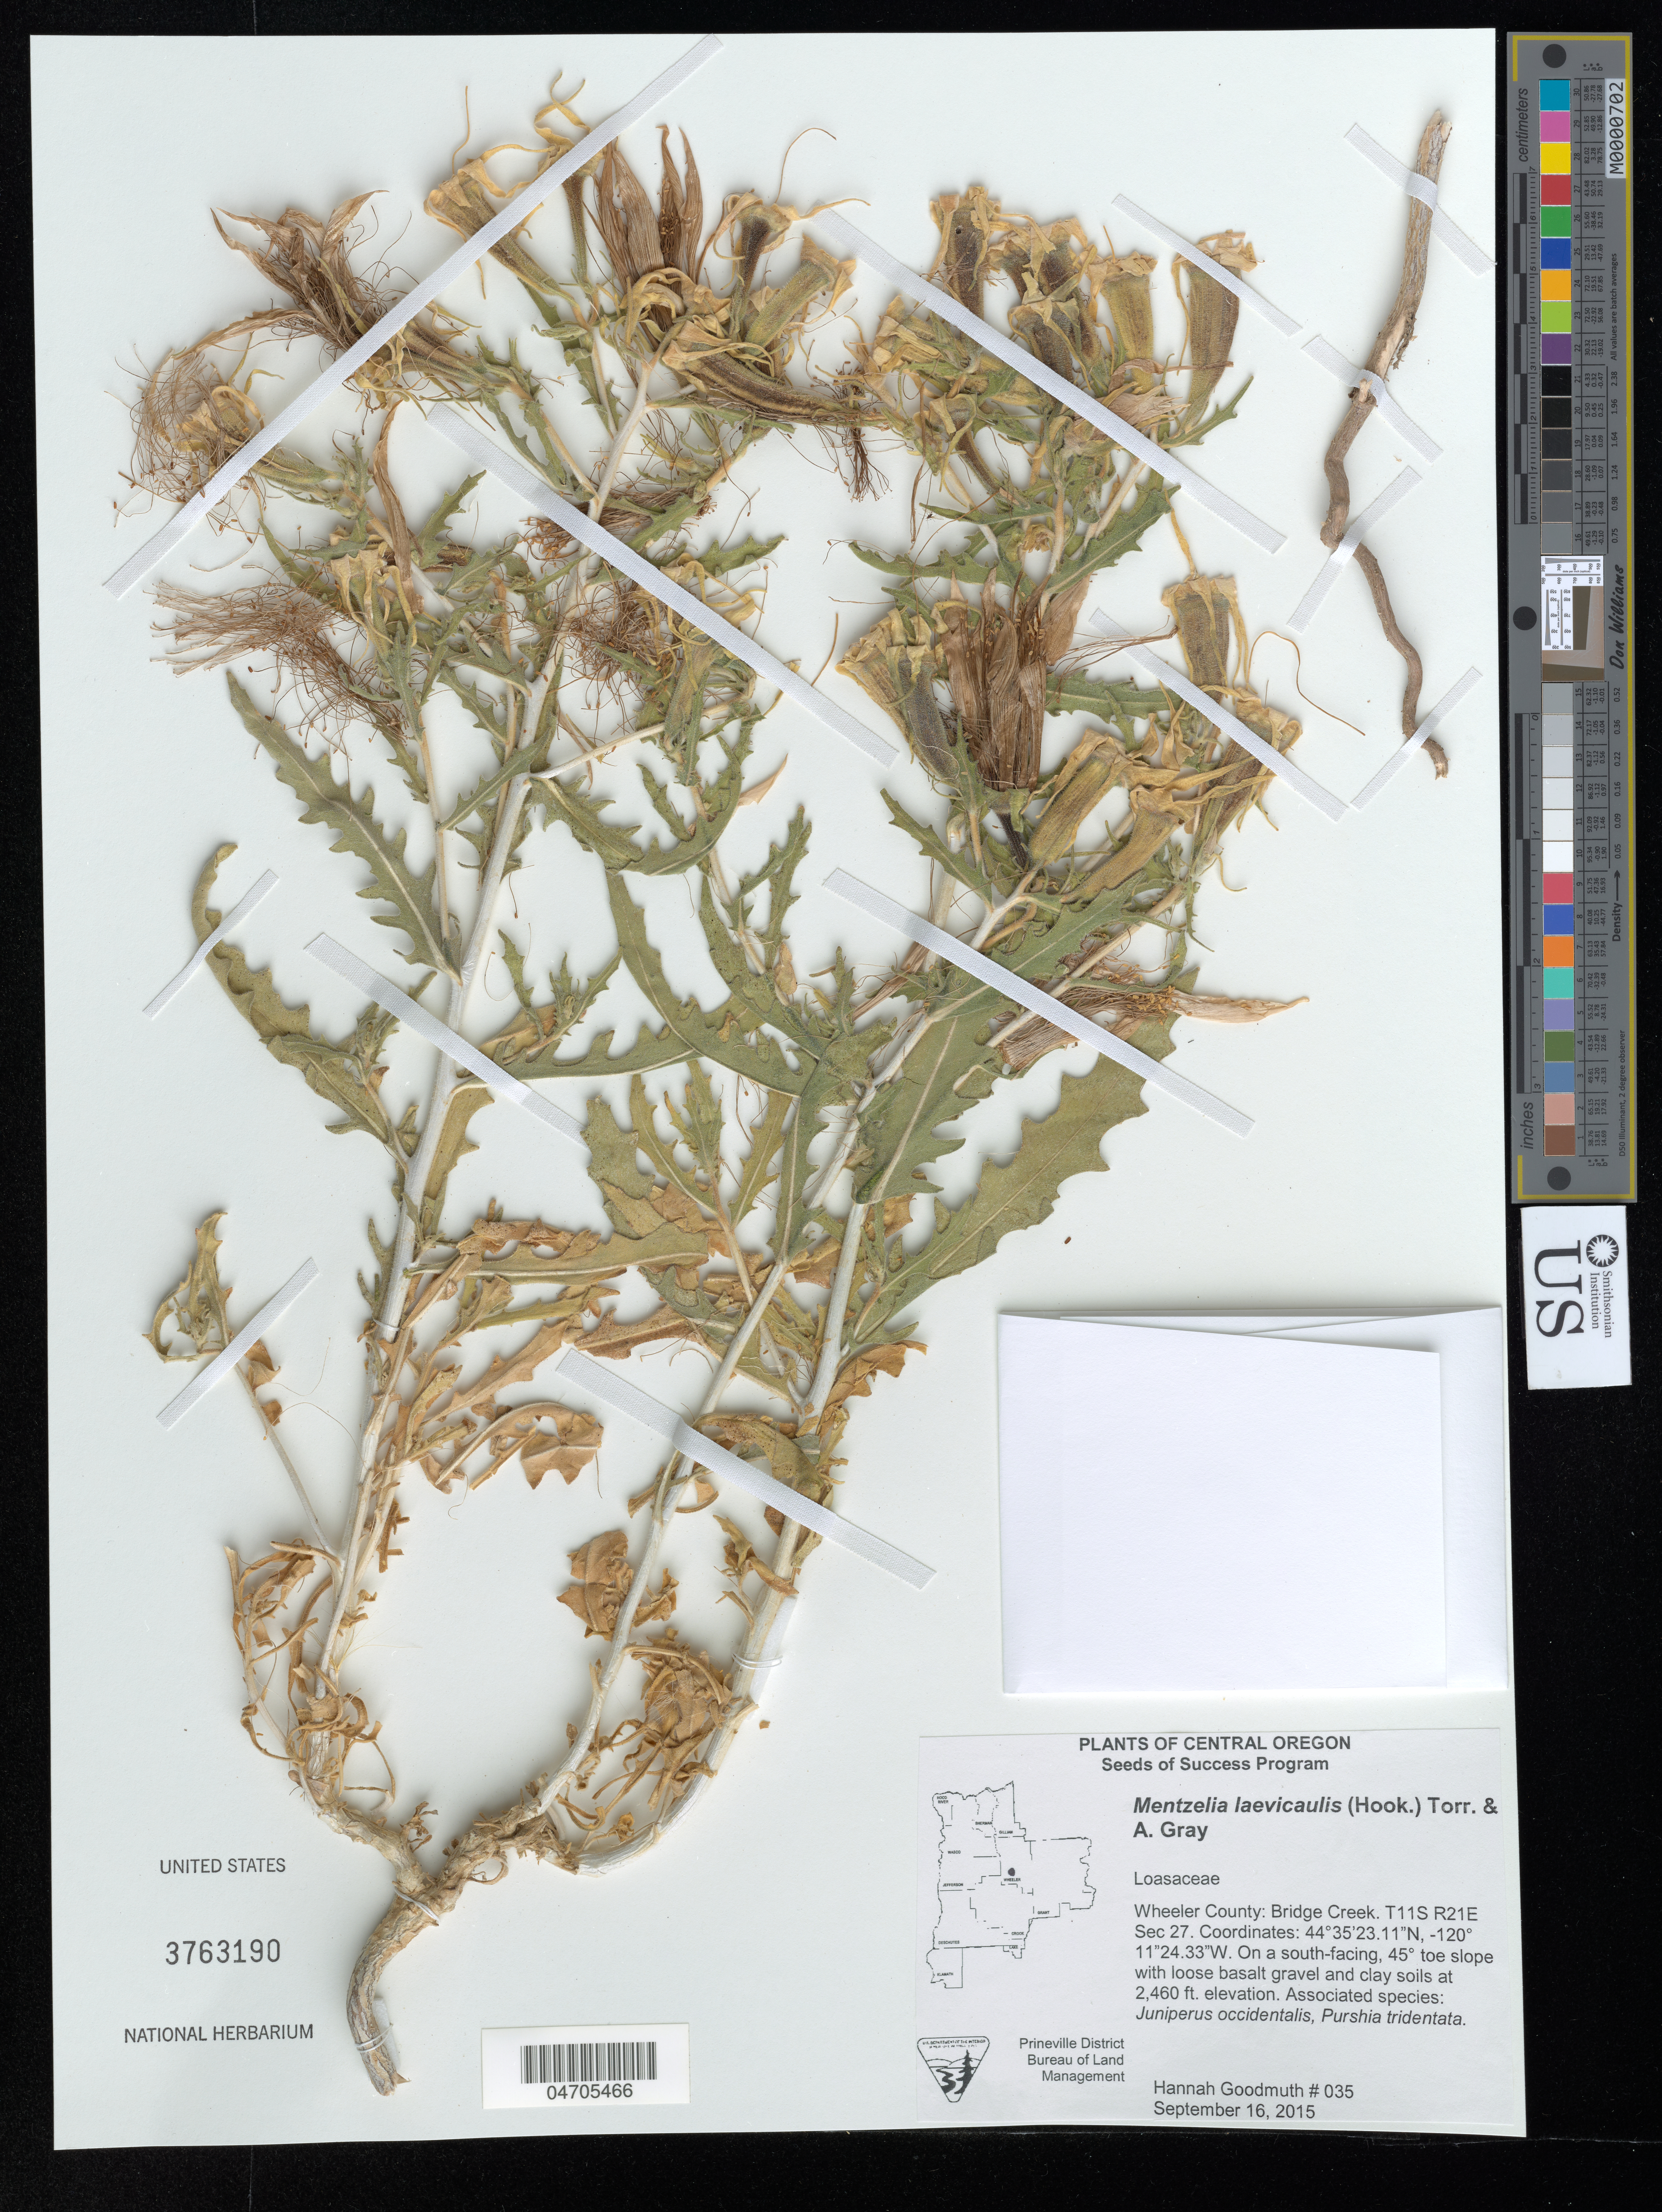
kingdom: Plantae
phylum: Tracheophyta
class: Magnoliopsida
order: Cornales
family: Loasaceae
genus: Mentzelia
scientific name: Mentzelia laevicaulis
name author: (Douglas ex Hook.) Torr. & A. Gray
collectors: H. Goodmuth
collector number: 035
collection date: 2015-09-16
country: United States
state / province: Oregon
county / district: Wheeler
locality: Central Oregon. Wheeler County: Bridge Creek. T11S R21E Sec. 27. On a south-facing, 45° toe slope.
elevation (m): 750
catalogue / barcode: US 3763190